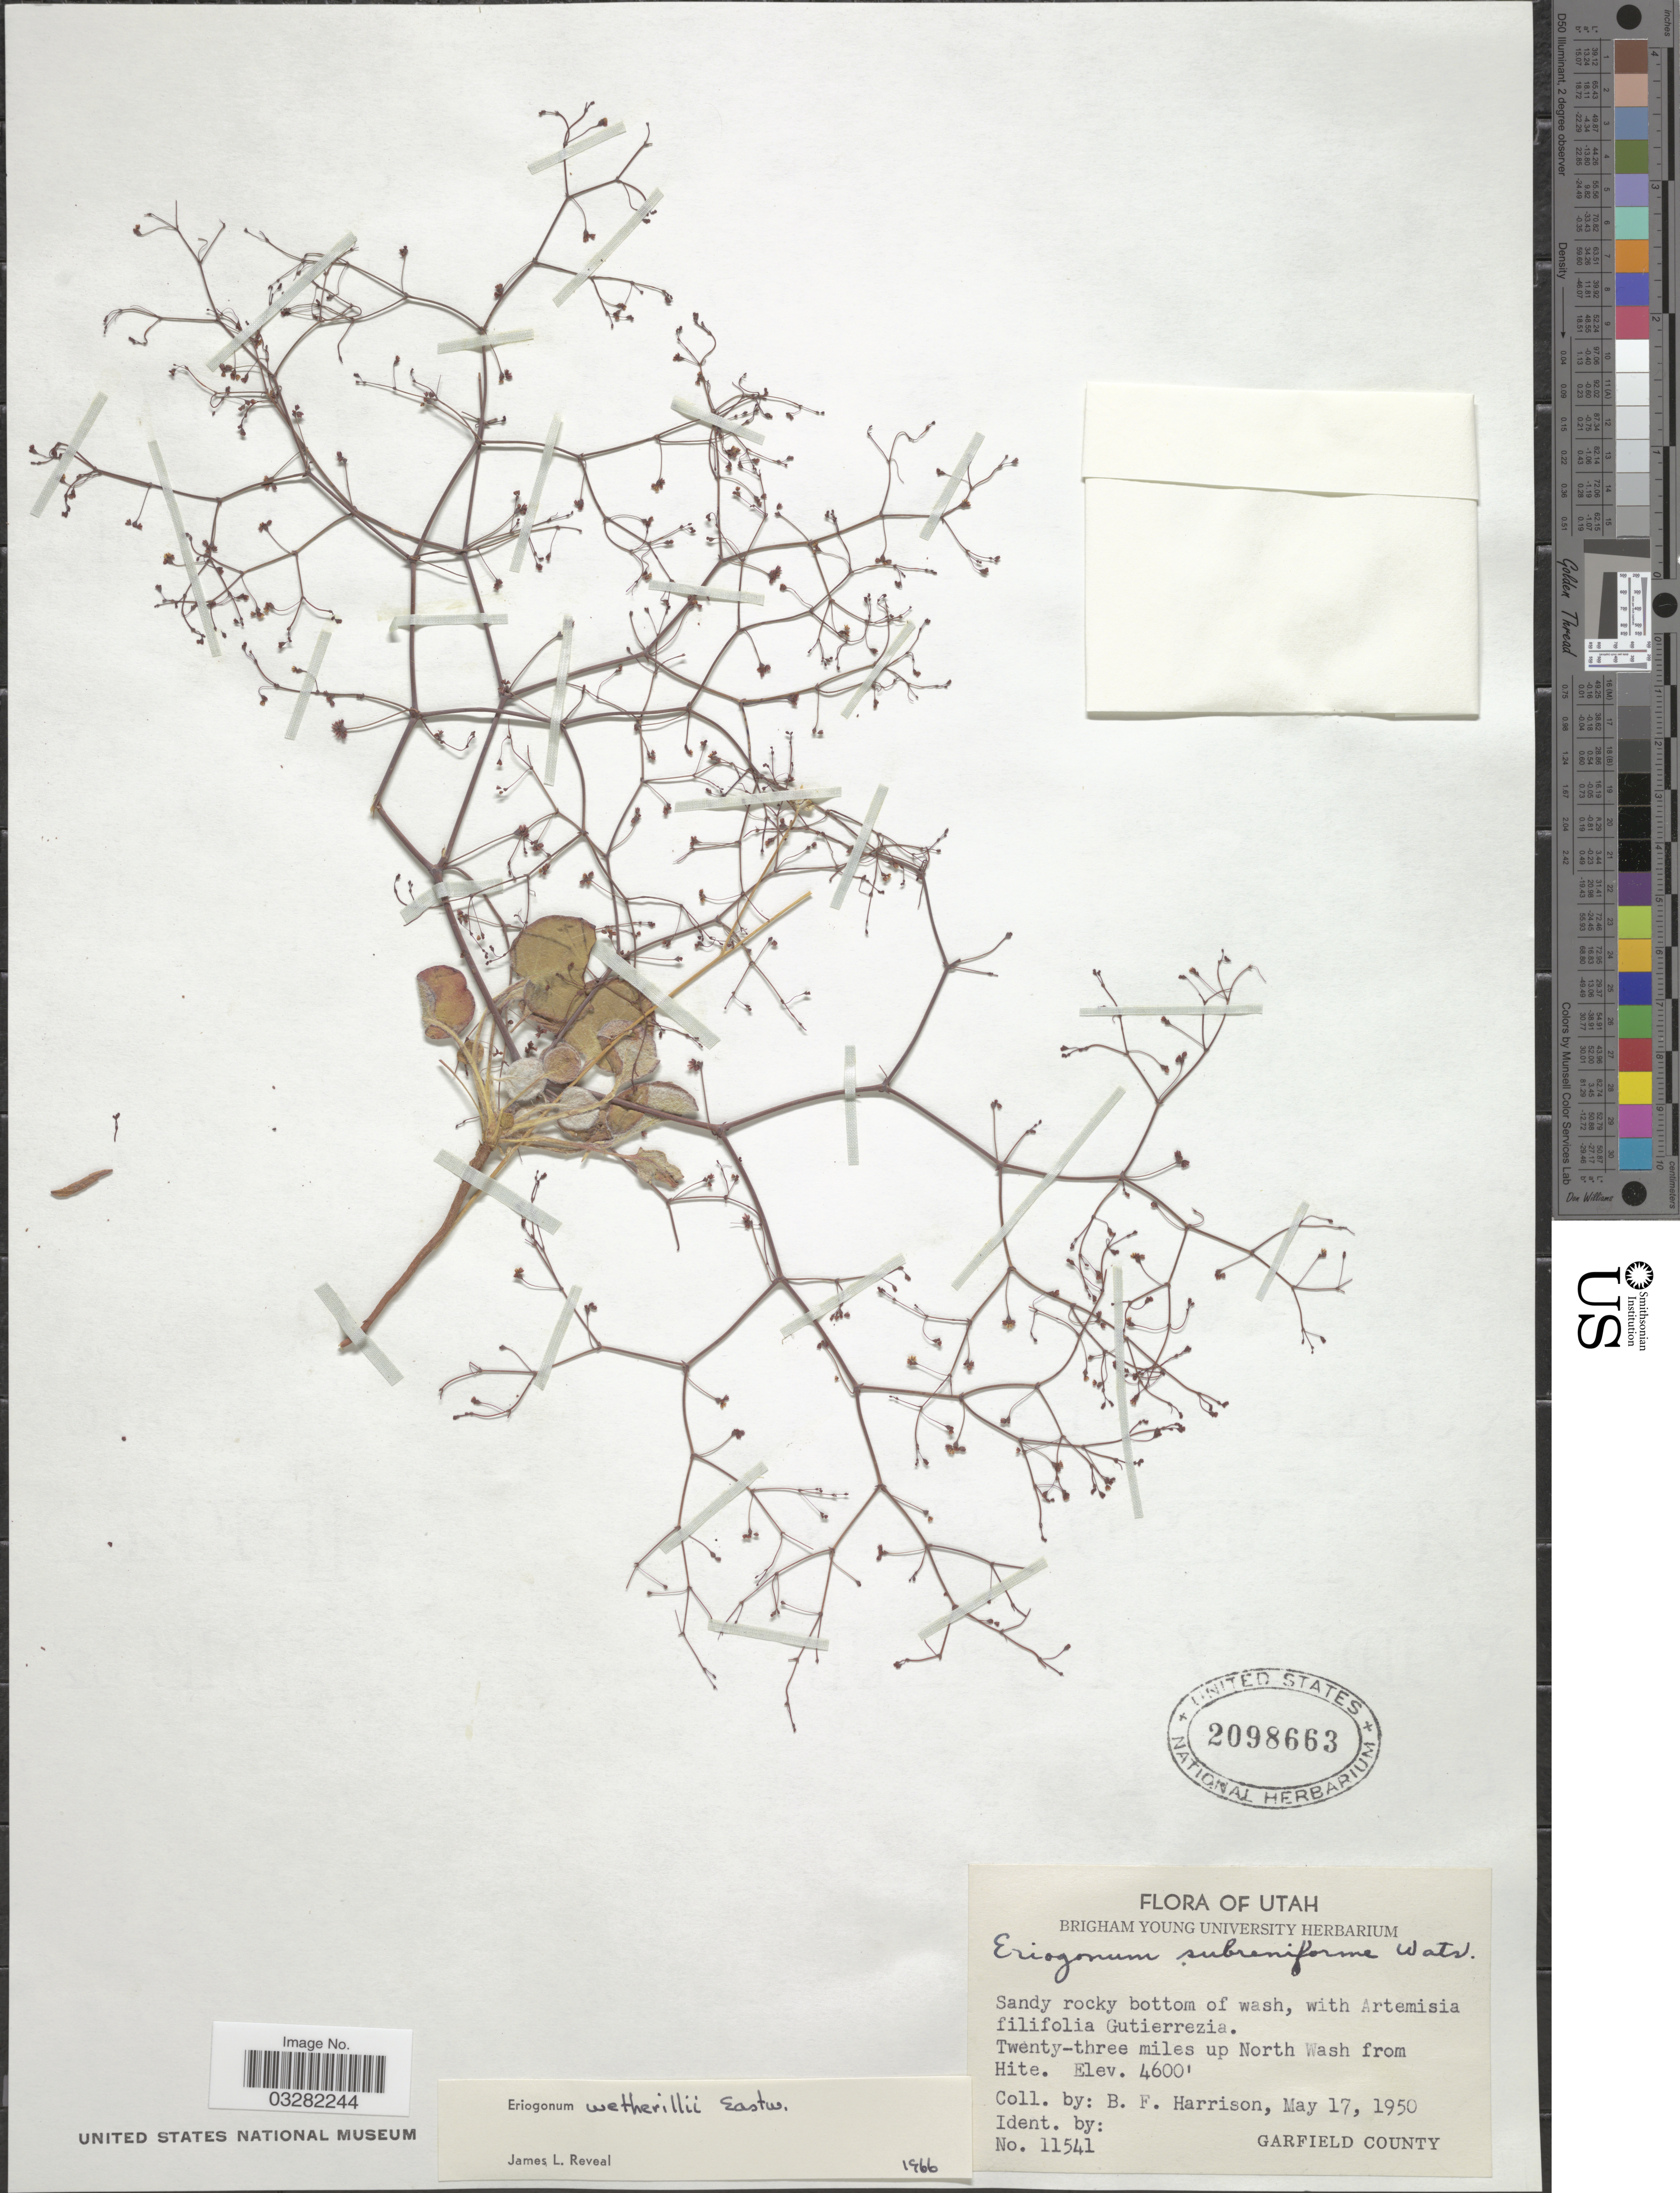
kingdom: Plantae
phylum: Tracheophyta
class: Magnoliopsida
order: Caryophyllales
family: Polygonaceae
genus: Eriogonum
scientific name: Eriogonum wetherillii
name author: Eastw.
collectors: B. F. Harrison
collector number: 11541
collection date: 1950-05-17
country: United States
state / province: Utah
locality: Twenty-three miles up North Wash from Hite. Garfield County [unsure placement].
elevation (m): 1402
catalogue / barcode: US 2098663